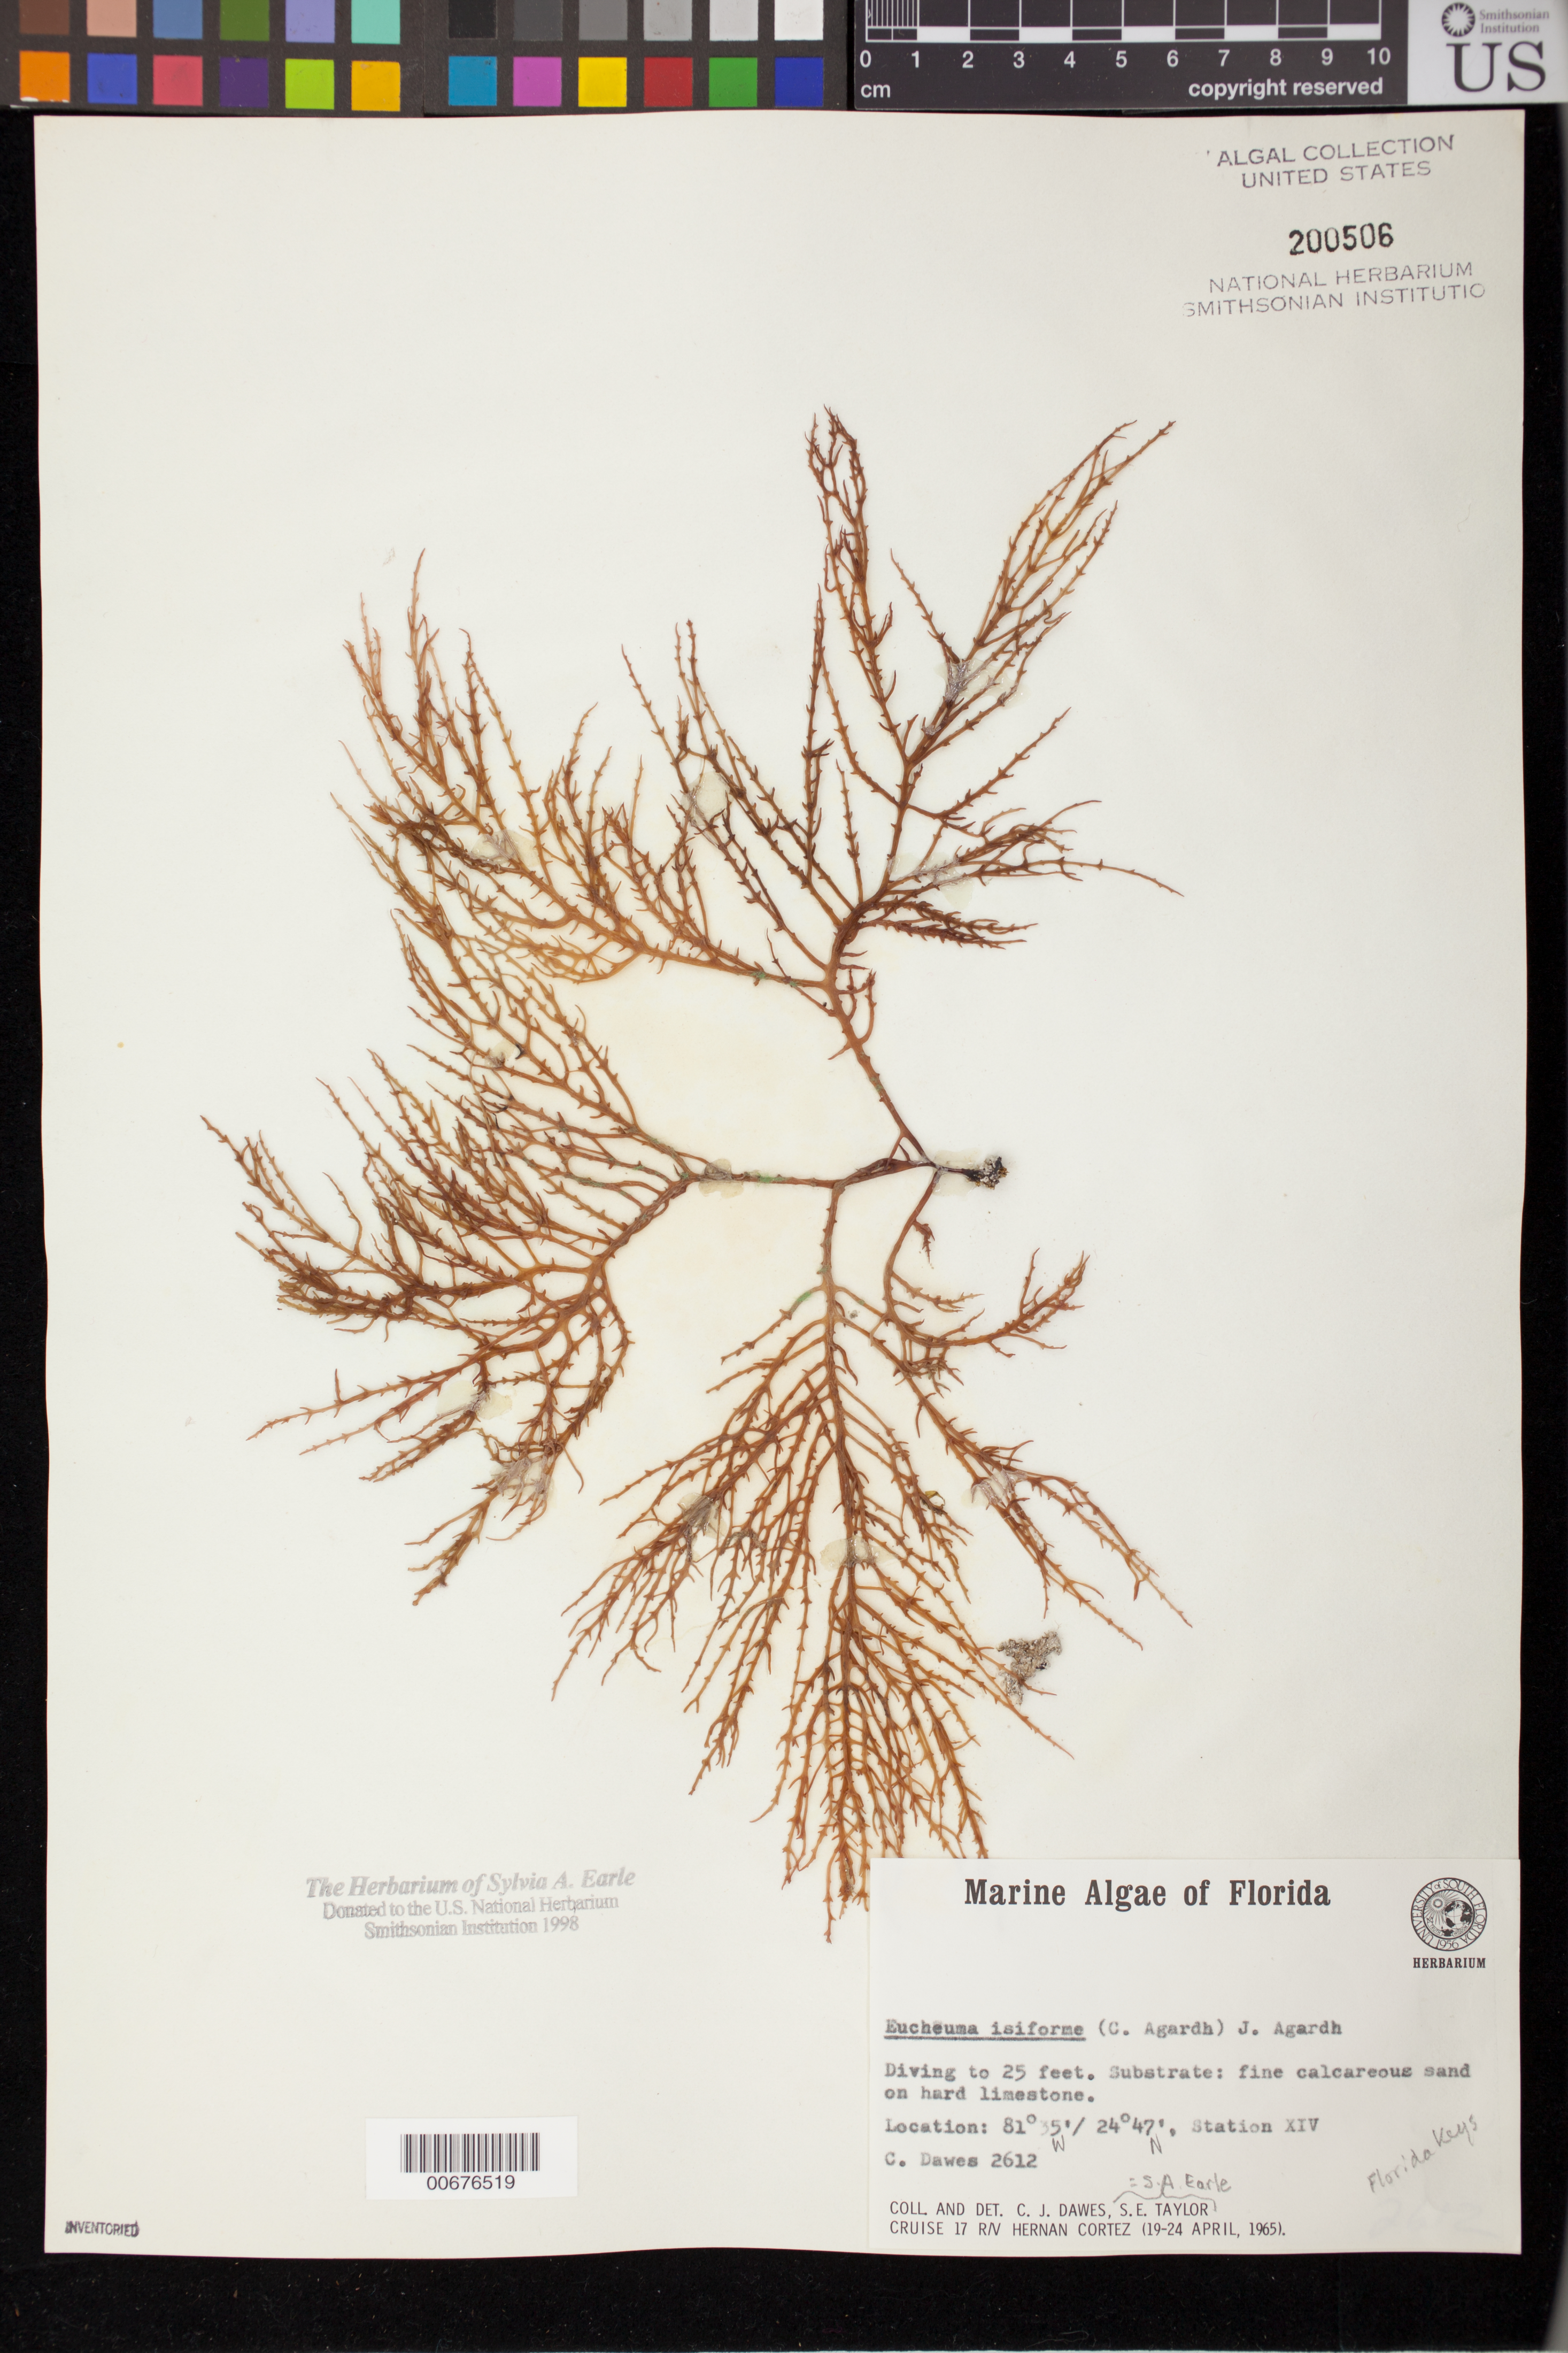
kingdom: Plantae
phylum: Rhodophyta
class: Florideophyceae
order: Gigartinales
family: Solieriaceae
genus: Eucheumatopsis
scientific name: Eucheumatopsis isiformis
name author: (C. Agardh) M.L. Núñez-Resendiz et al.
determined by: Algae name updating Project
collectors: C. Dawes & S. A. Earle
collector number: CJD 2612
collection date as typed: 19 Apr 1965 to 24 Apr 1965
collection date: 1965-04-19/1965-04-24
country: United States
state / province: Florida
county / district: Monroe County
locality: Straits of Florida off Big Pine Key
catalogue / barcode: US 200506